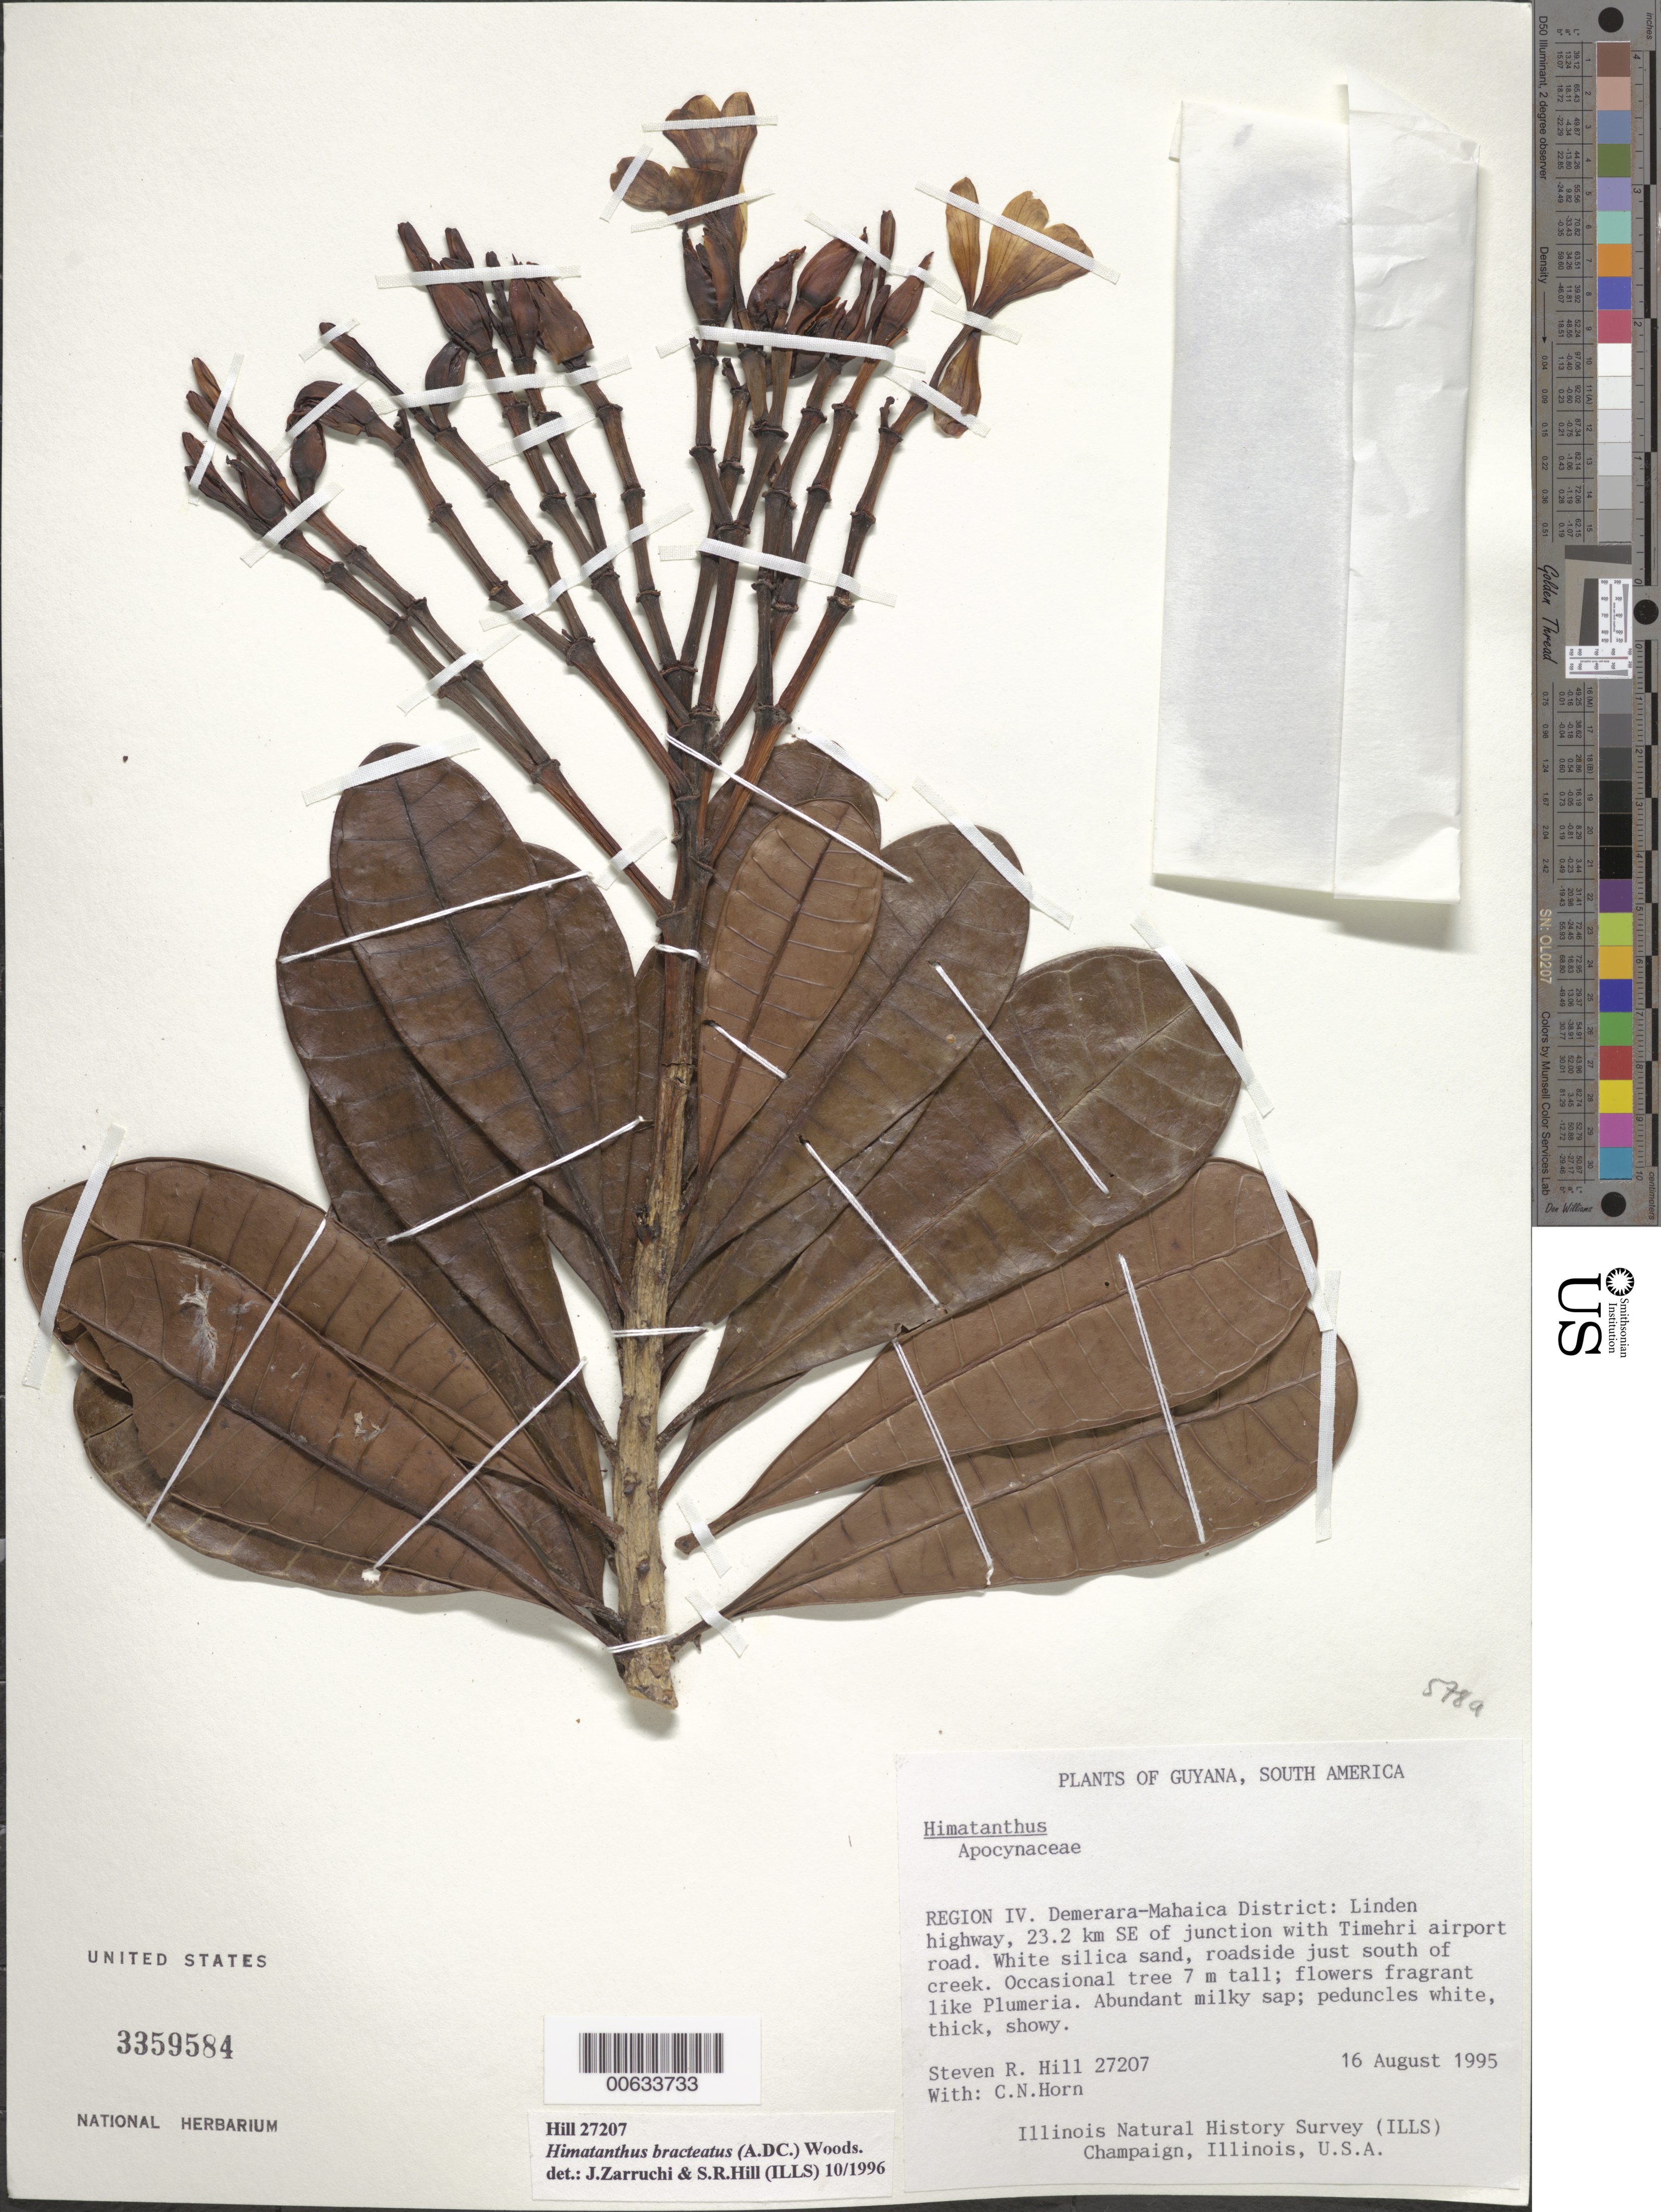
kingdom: Plantae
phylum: Tracheophyta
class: Magnoliopsida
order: Gentianales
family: Apocynaceae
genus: Himatanthus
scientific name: Himatanthus bracteatus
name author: (A. DC.) Woodson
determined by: Zarucchi, J. L.; Hill, S. R.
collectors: S. R. Hill, C. N. Horn & H. Vermeer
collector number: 27207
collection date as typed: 16-Aug-95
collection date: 1995-08-16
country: Guyana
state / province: Demerara-Mahaica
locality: Linden Hwy., 23.2 km SE of Timehri Airport road; just south of creek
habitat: White silica sand, roadside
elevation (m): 20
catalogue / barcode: US 3359584